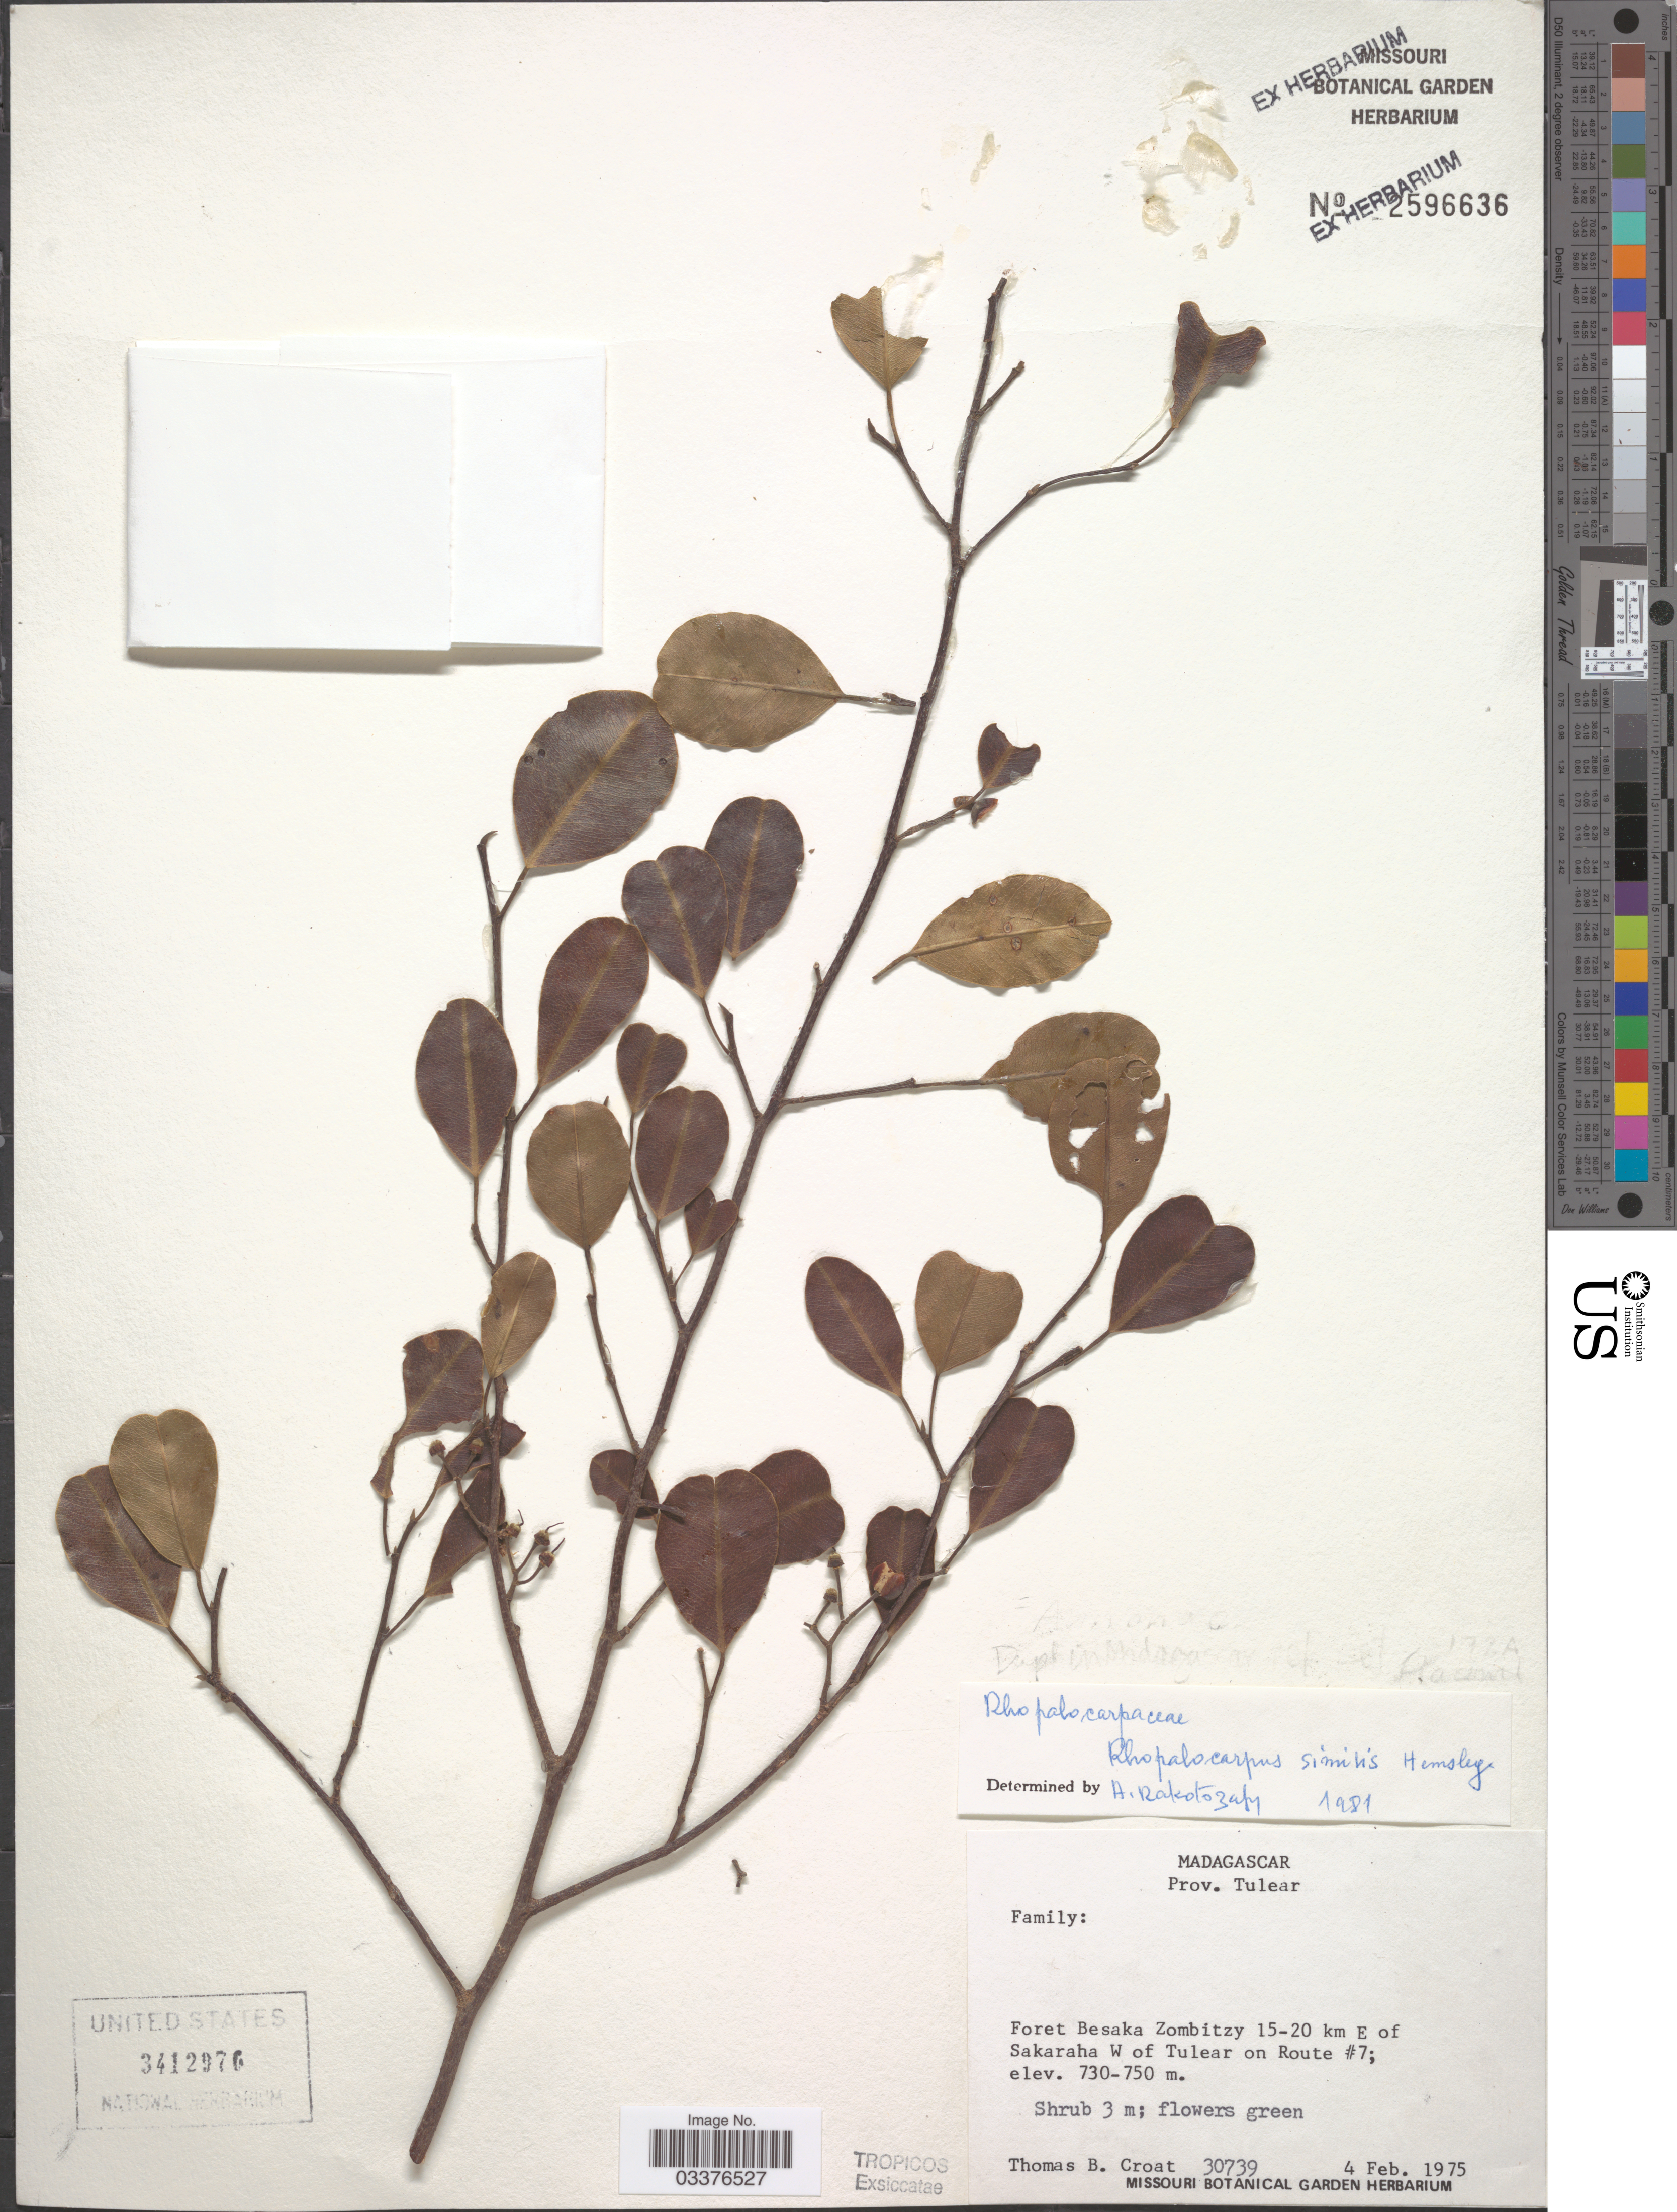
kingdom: Plantae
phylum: Tracheophyta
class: Magnoliopsida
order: Malvales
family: Sphaerosepalaceae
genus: Rhopalocarpus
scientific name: Rhopalocarpus similis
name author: Hemsl.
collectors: T. B. Croat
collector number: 30739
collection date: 1975-02-04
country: Madagascar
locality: Prov. Tulear. Foret Besaka Zombitzy 15 - 20 km E of Sakaraha W of Tulear on Route #7.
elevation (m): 730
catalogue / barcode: US 3412976